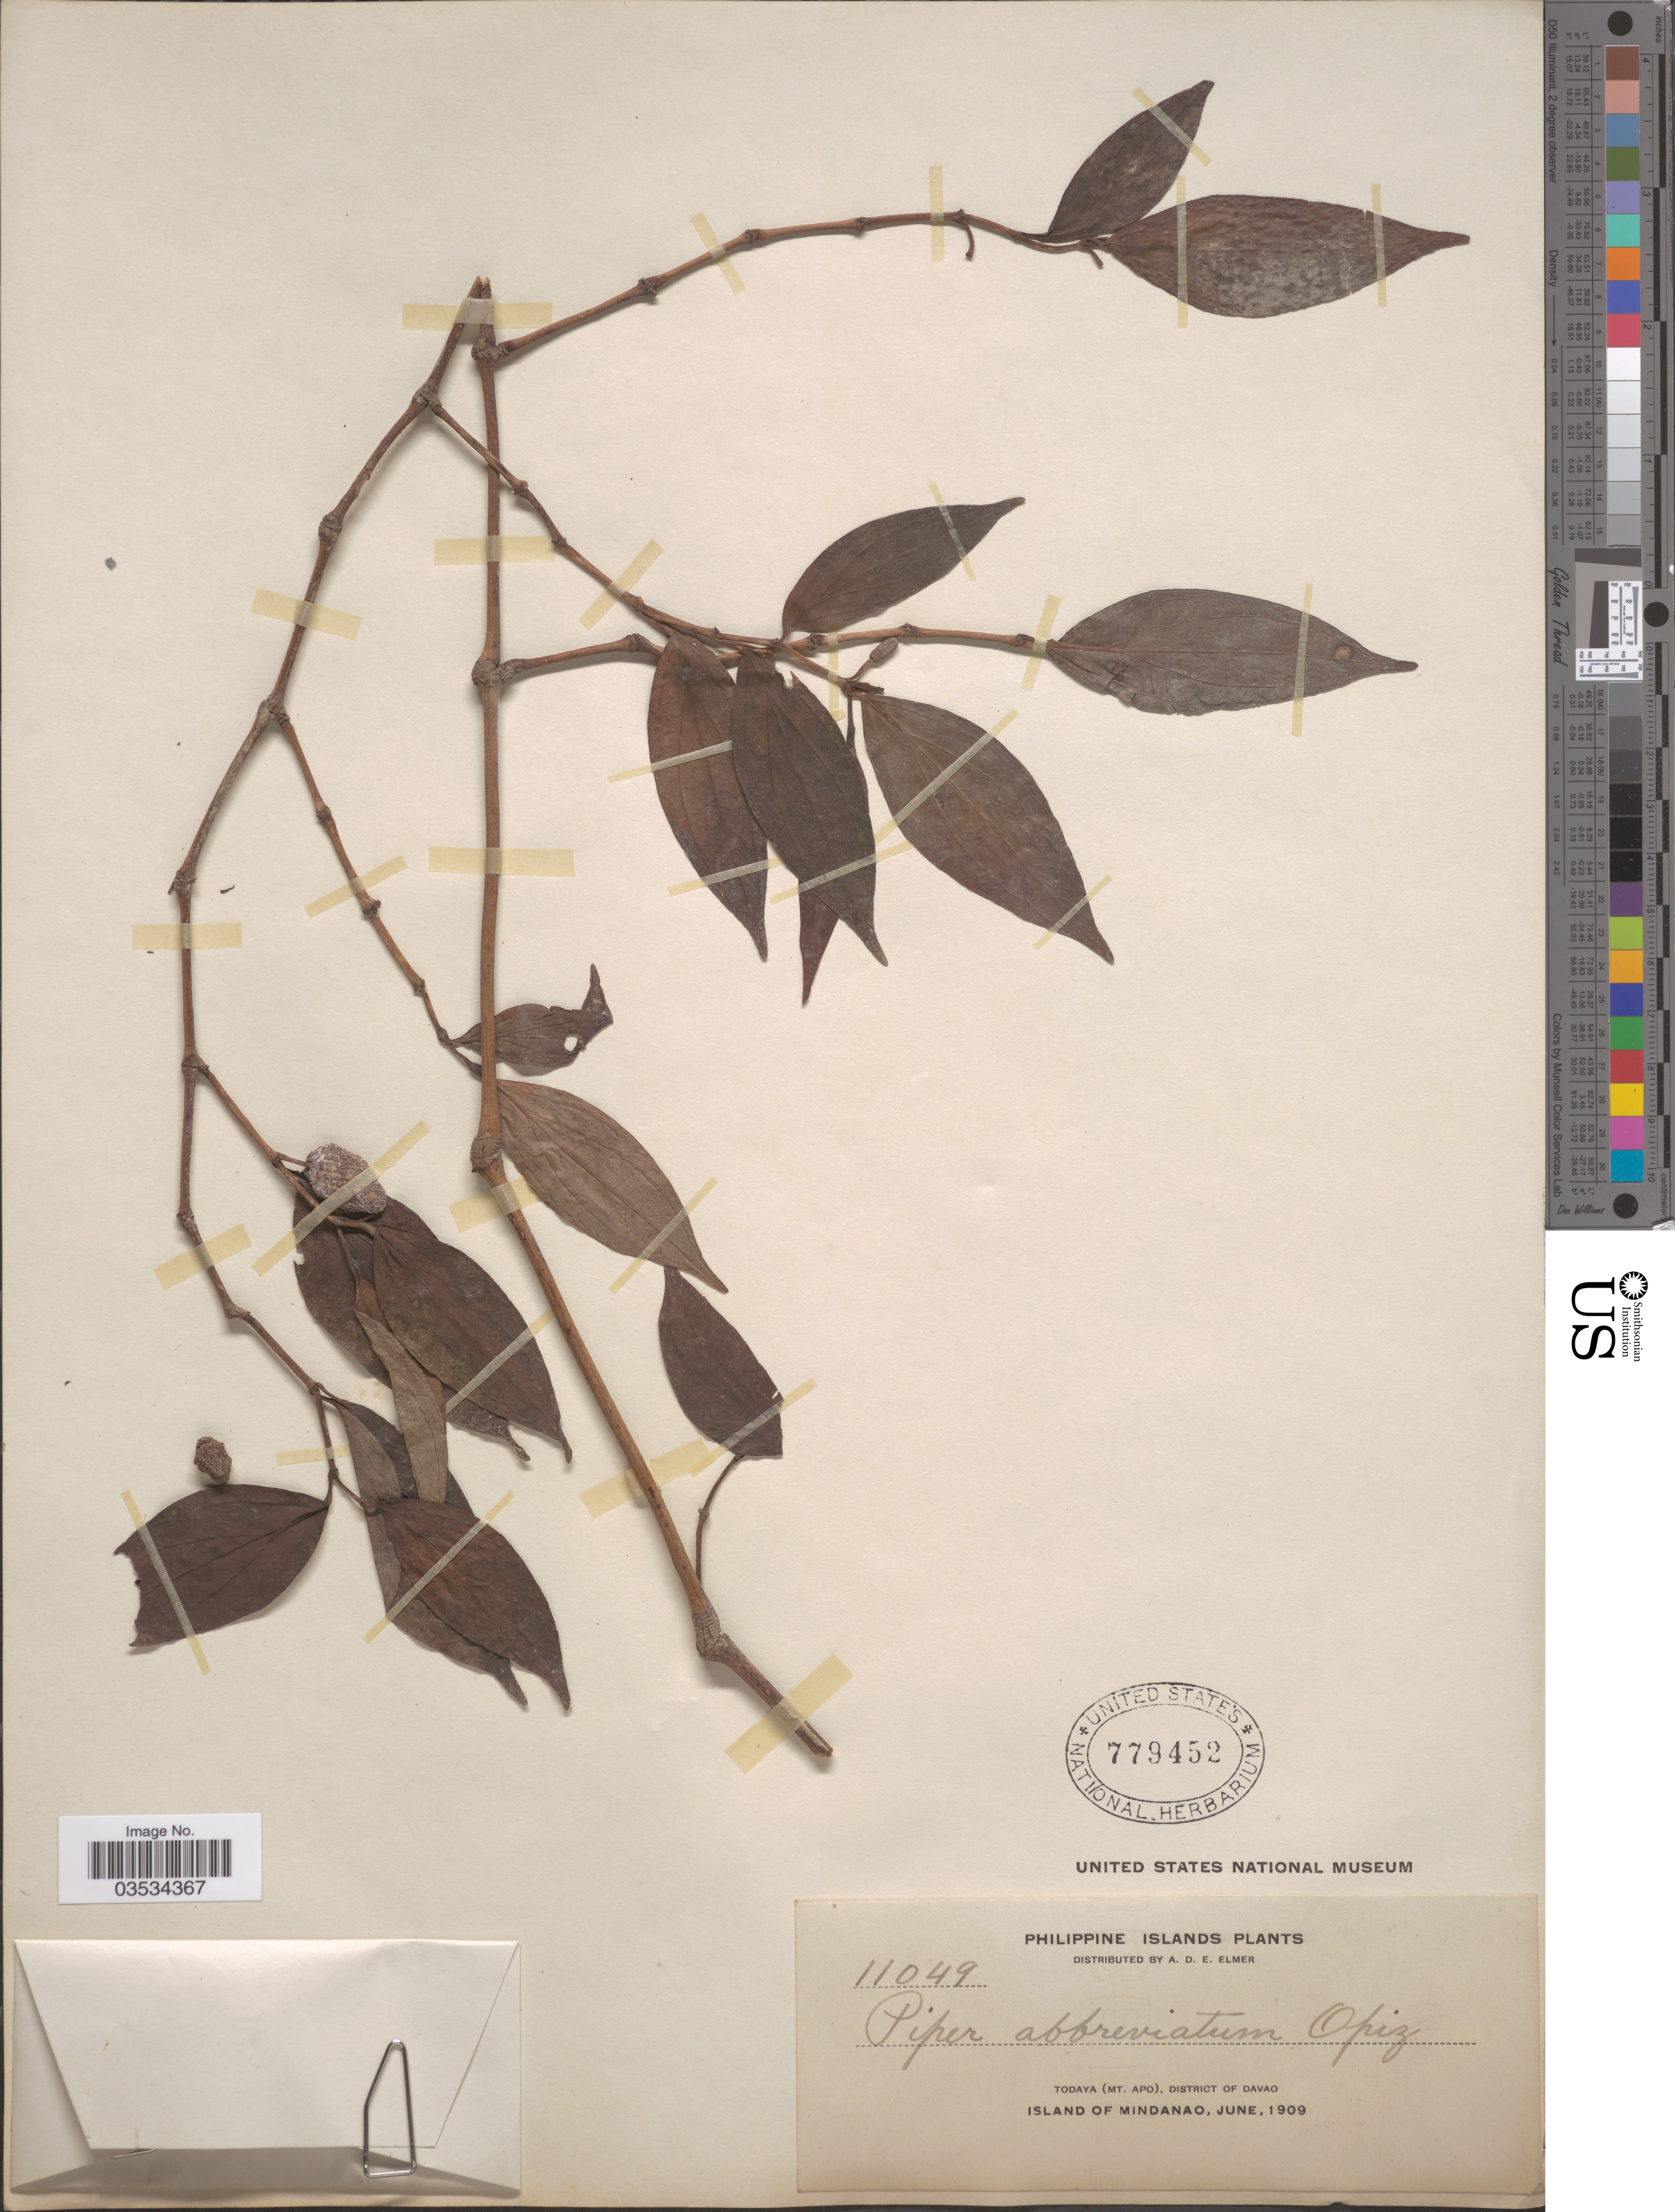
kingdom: Plantae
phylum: Tracheophyta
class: Magnoliopsida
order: Piperales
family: Piperaceae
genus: Piper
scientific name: Piper abbreviatum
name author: Opiz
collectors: A. D. E. Elmer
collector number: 11049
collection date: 1909-06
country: Philippines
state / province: Davao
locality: Philippine Islands. Todaya (Mt. Apo), District of Davao. Island of Mindanao.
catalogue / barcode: US 779452